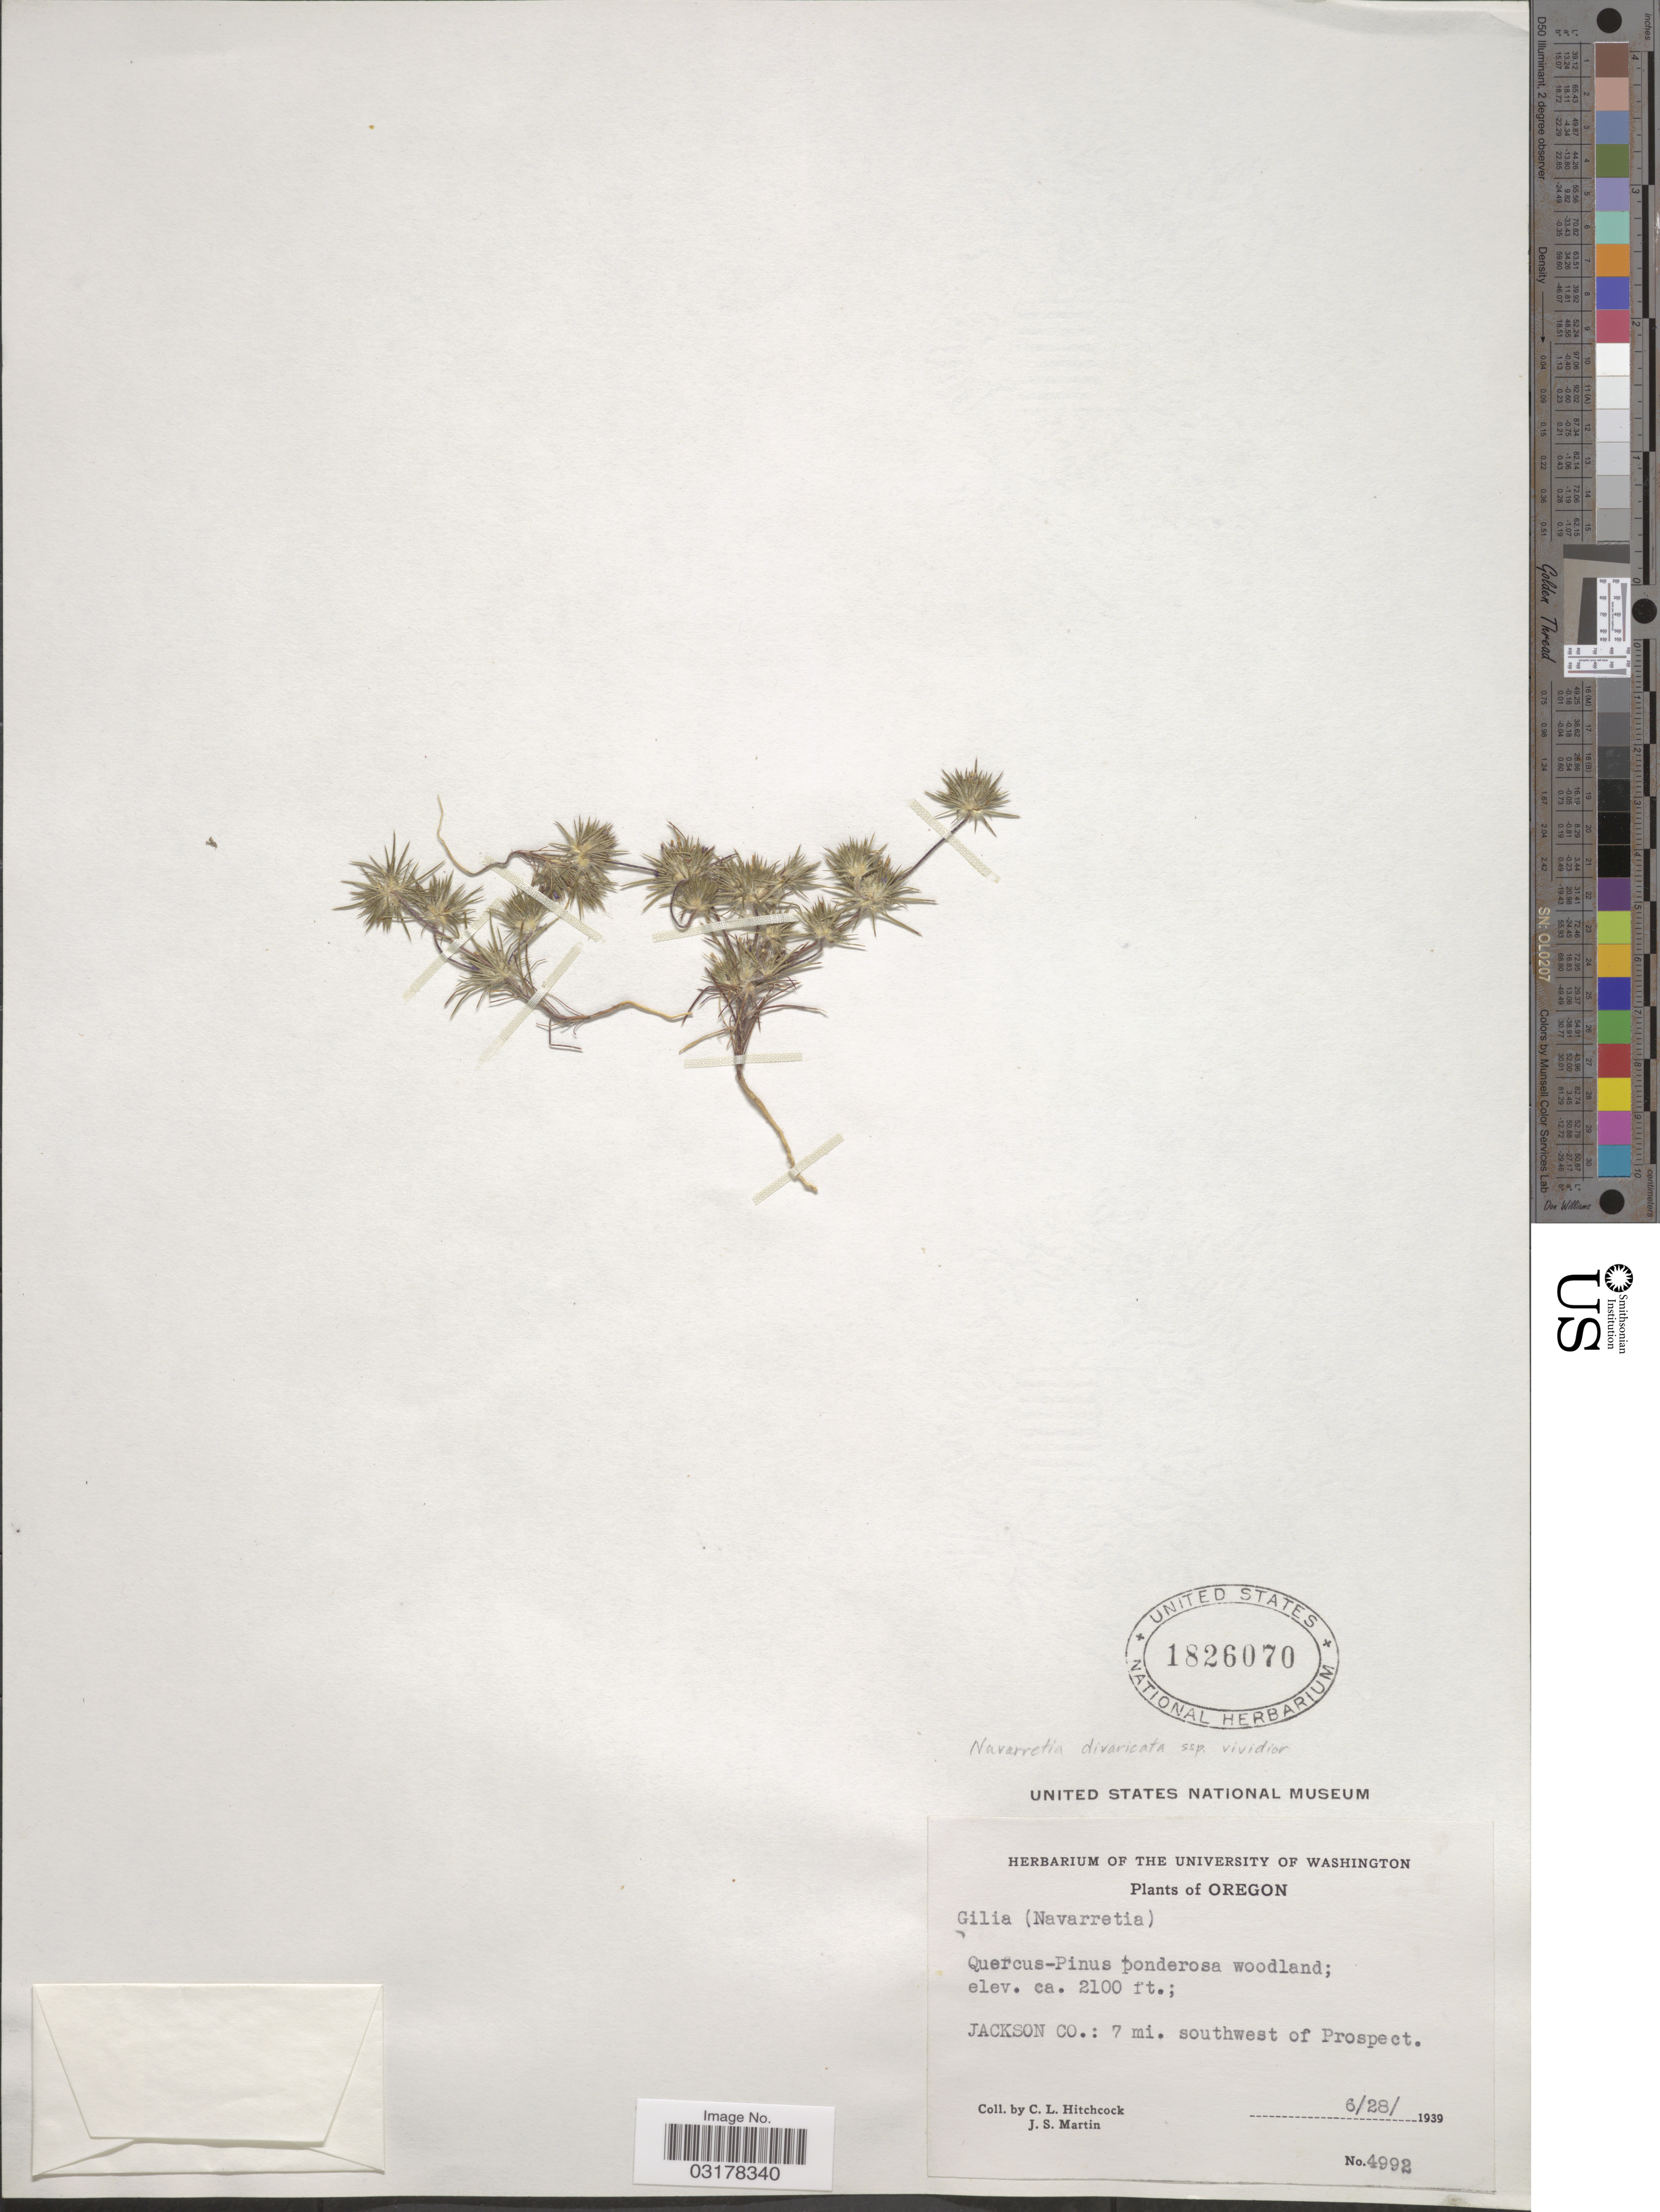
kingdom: Plantae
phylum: Tracheophyta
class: Magnoliopsida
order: Ericales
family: Polemoniaceae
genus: Navarretia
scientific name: Navarretia divaricata subsp. vividior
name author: (Jeps. & V. L. Bailey) H. Mason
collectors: C. L. Hitchcock & J. S. Martin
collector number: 4992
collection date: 1939-06-28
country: United States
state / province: Oregon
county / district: Jackson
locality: Jackson Co.: 7 mi. southwest of Prospect.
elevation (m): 640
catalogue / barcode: US 1826070